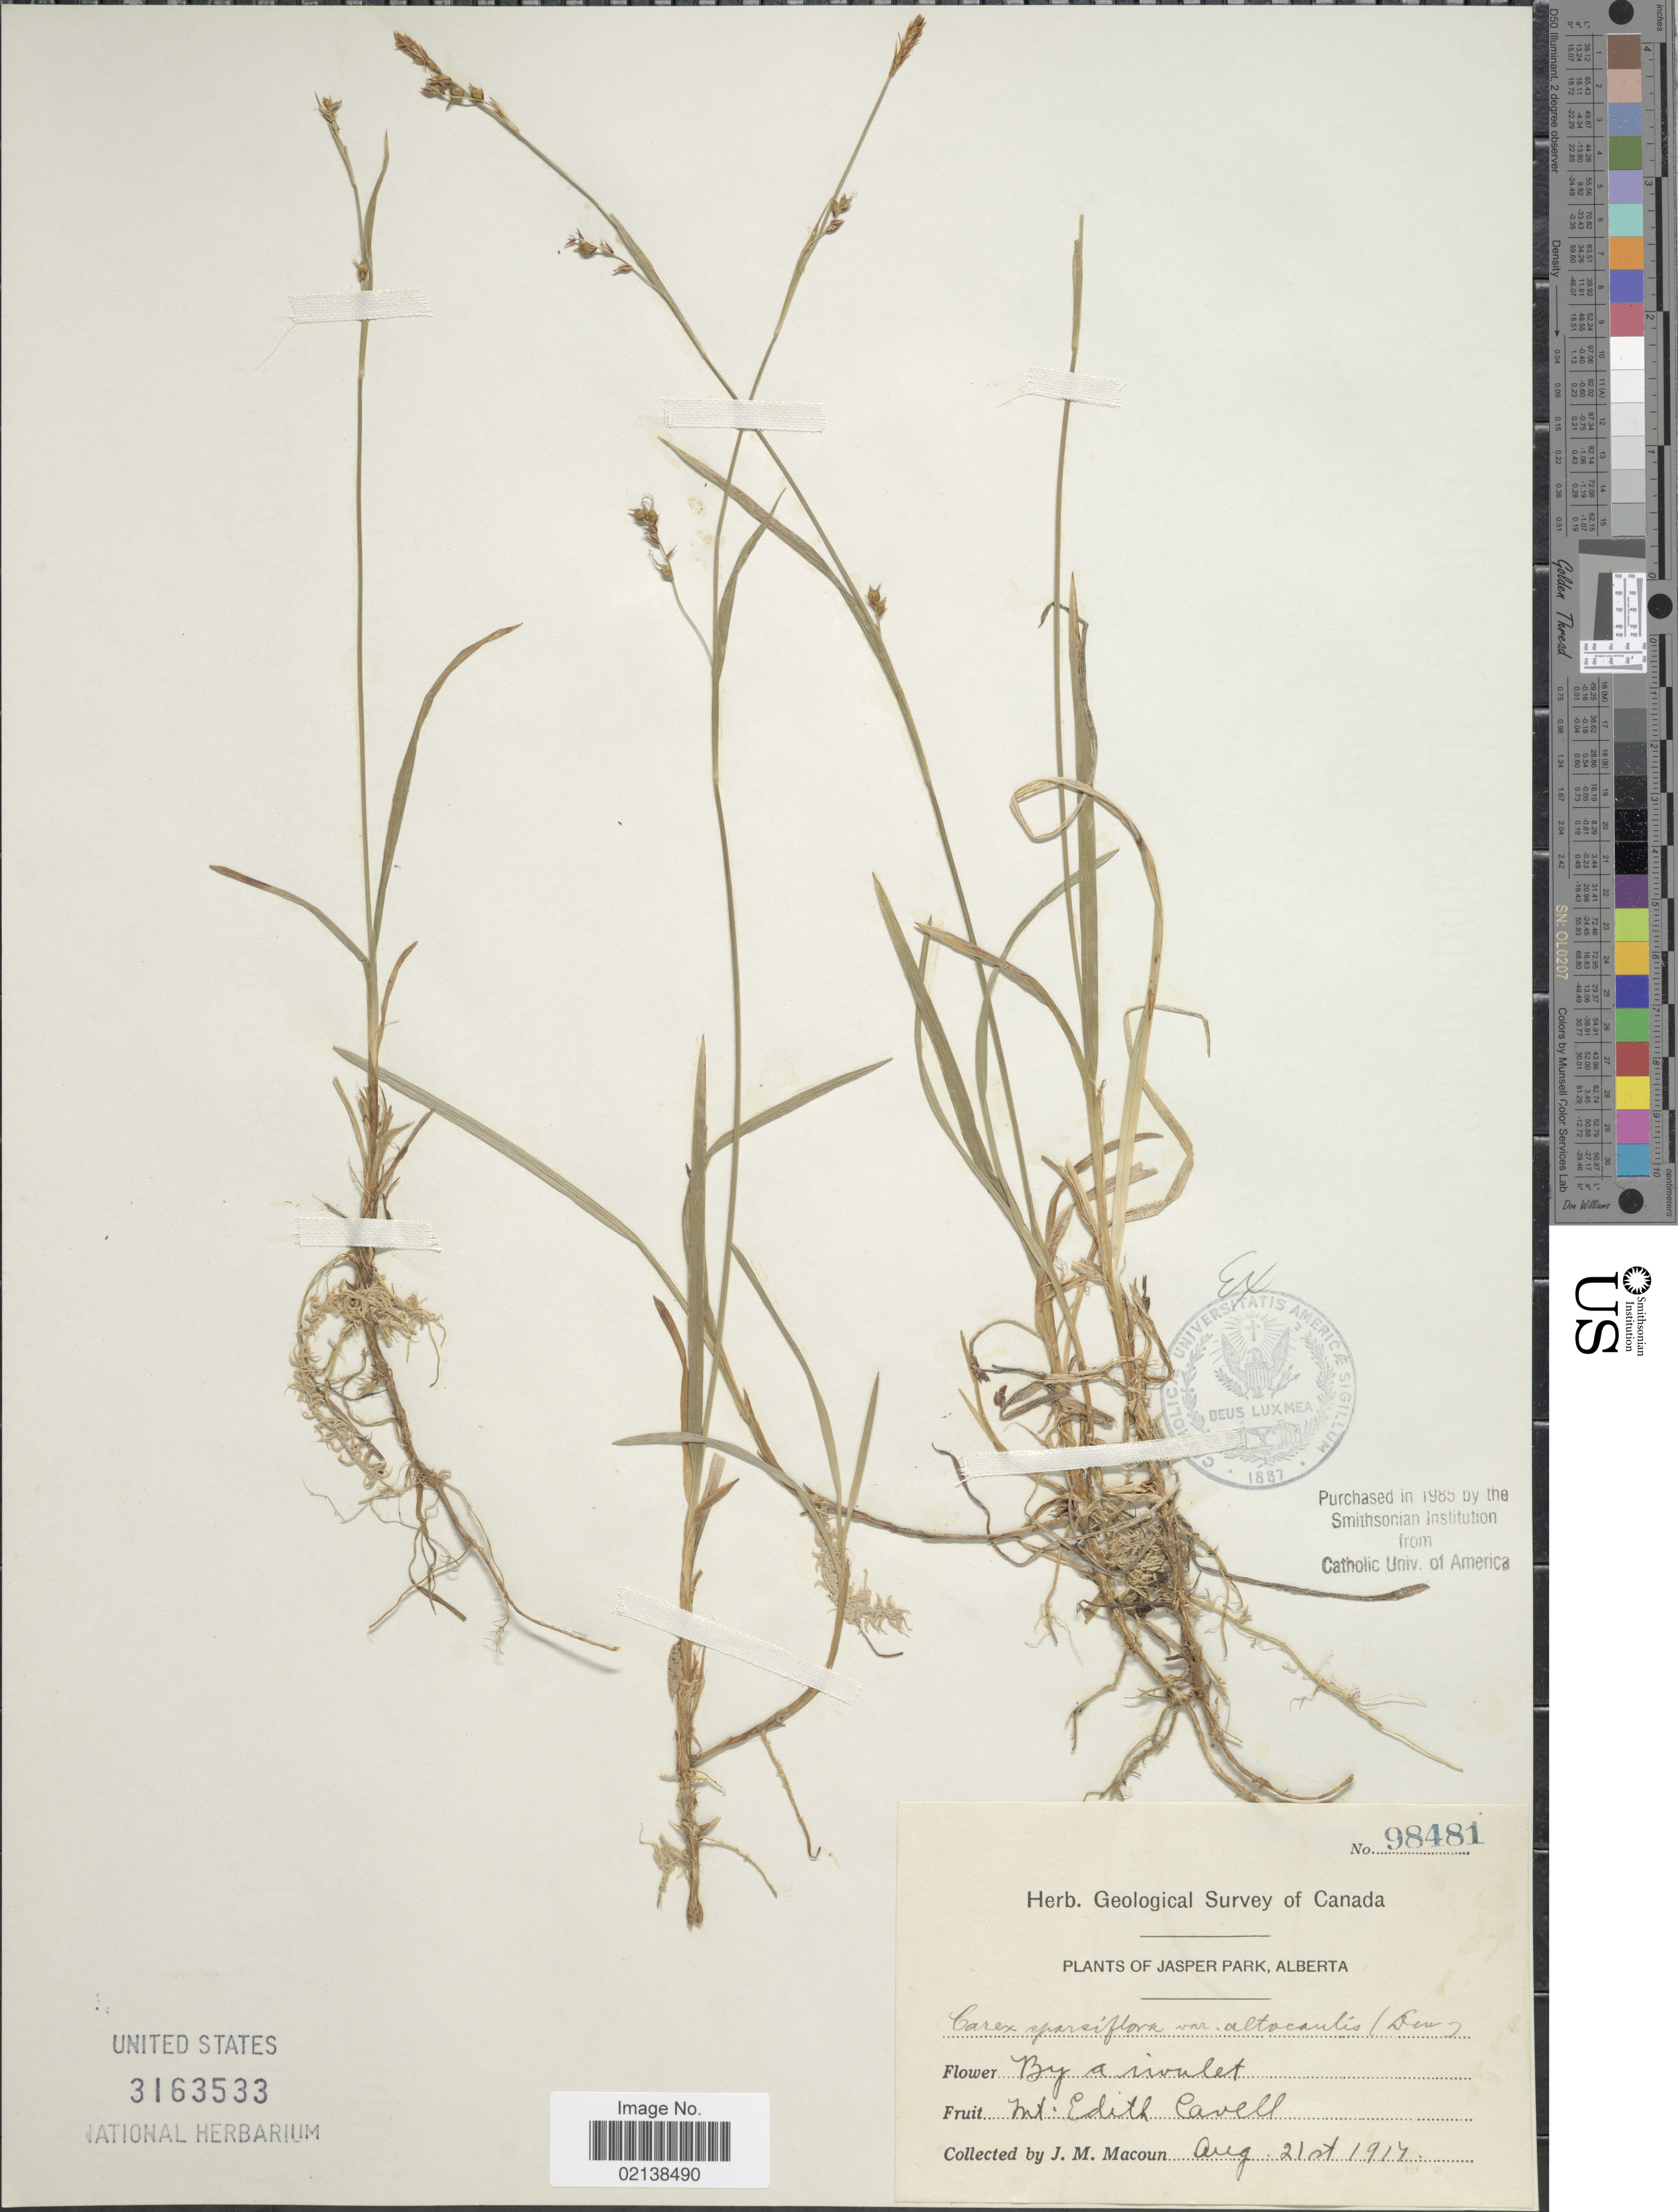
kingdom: Plantae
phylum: Tracheophyta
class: Liliopsida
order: Poales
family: Cyperaceae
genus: Carex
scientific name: Carex vaginata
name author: Tausch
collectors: J. M. Macoun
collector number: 98481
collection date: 1917-08-21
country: Canada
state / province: Alberta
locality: Jasper Park, by a rivulet, Mt. Editch Cavell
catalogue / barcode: US 3163533